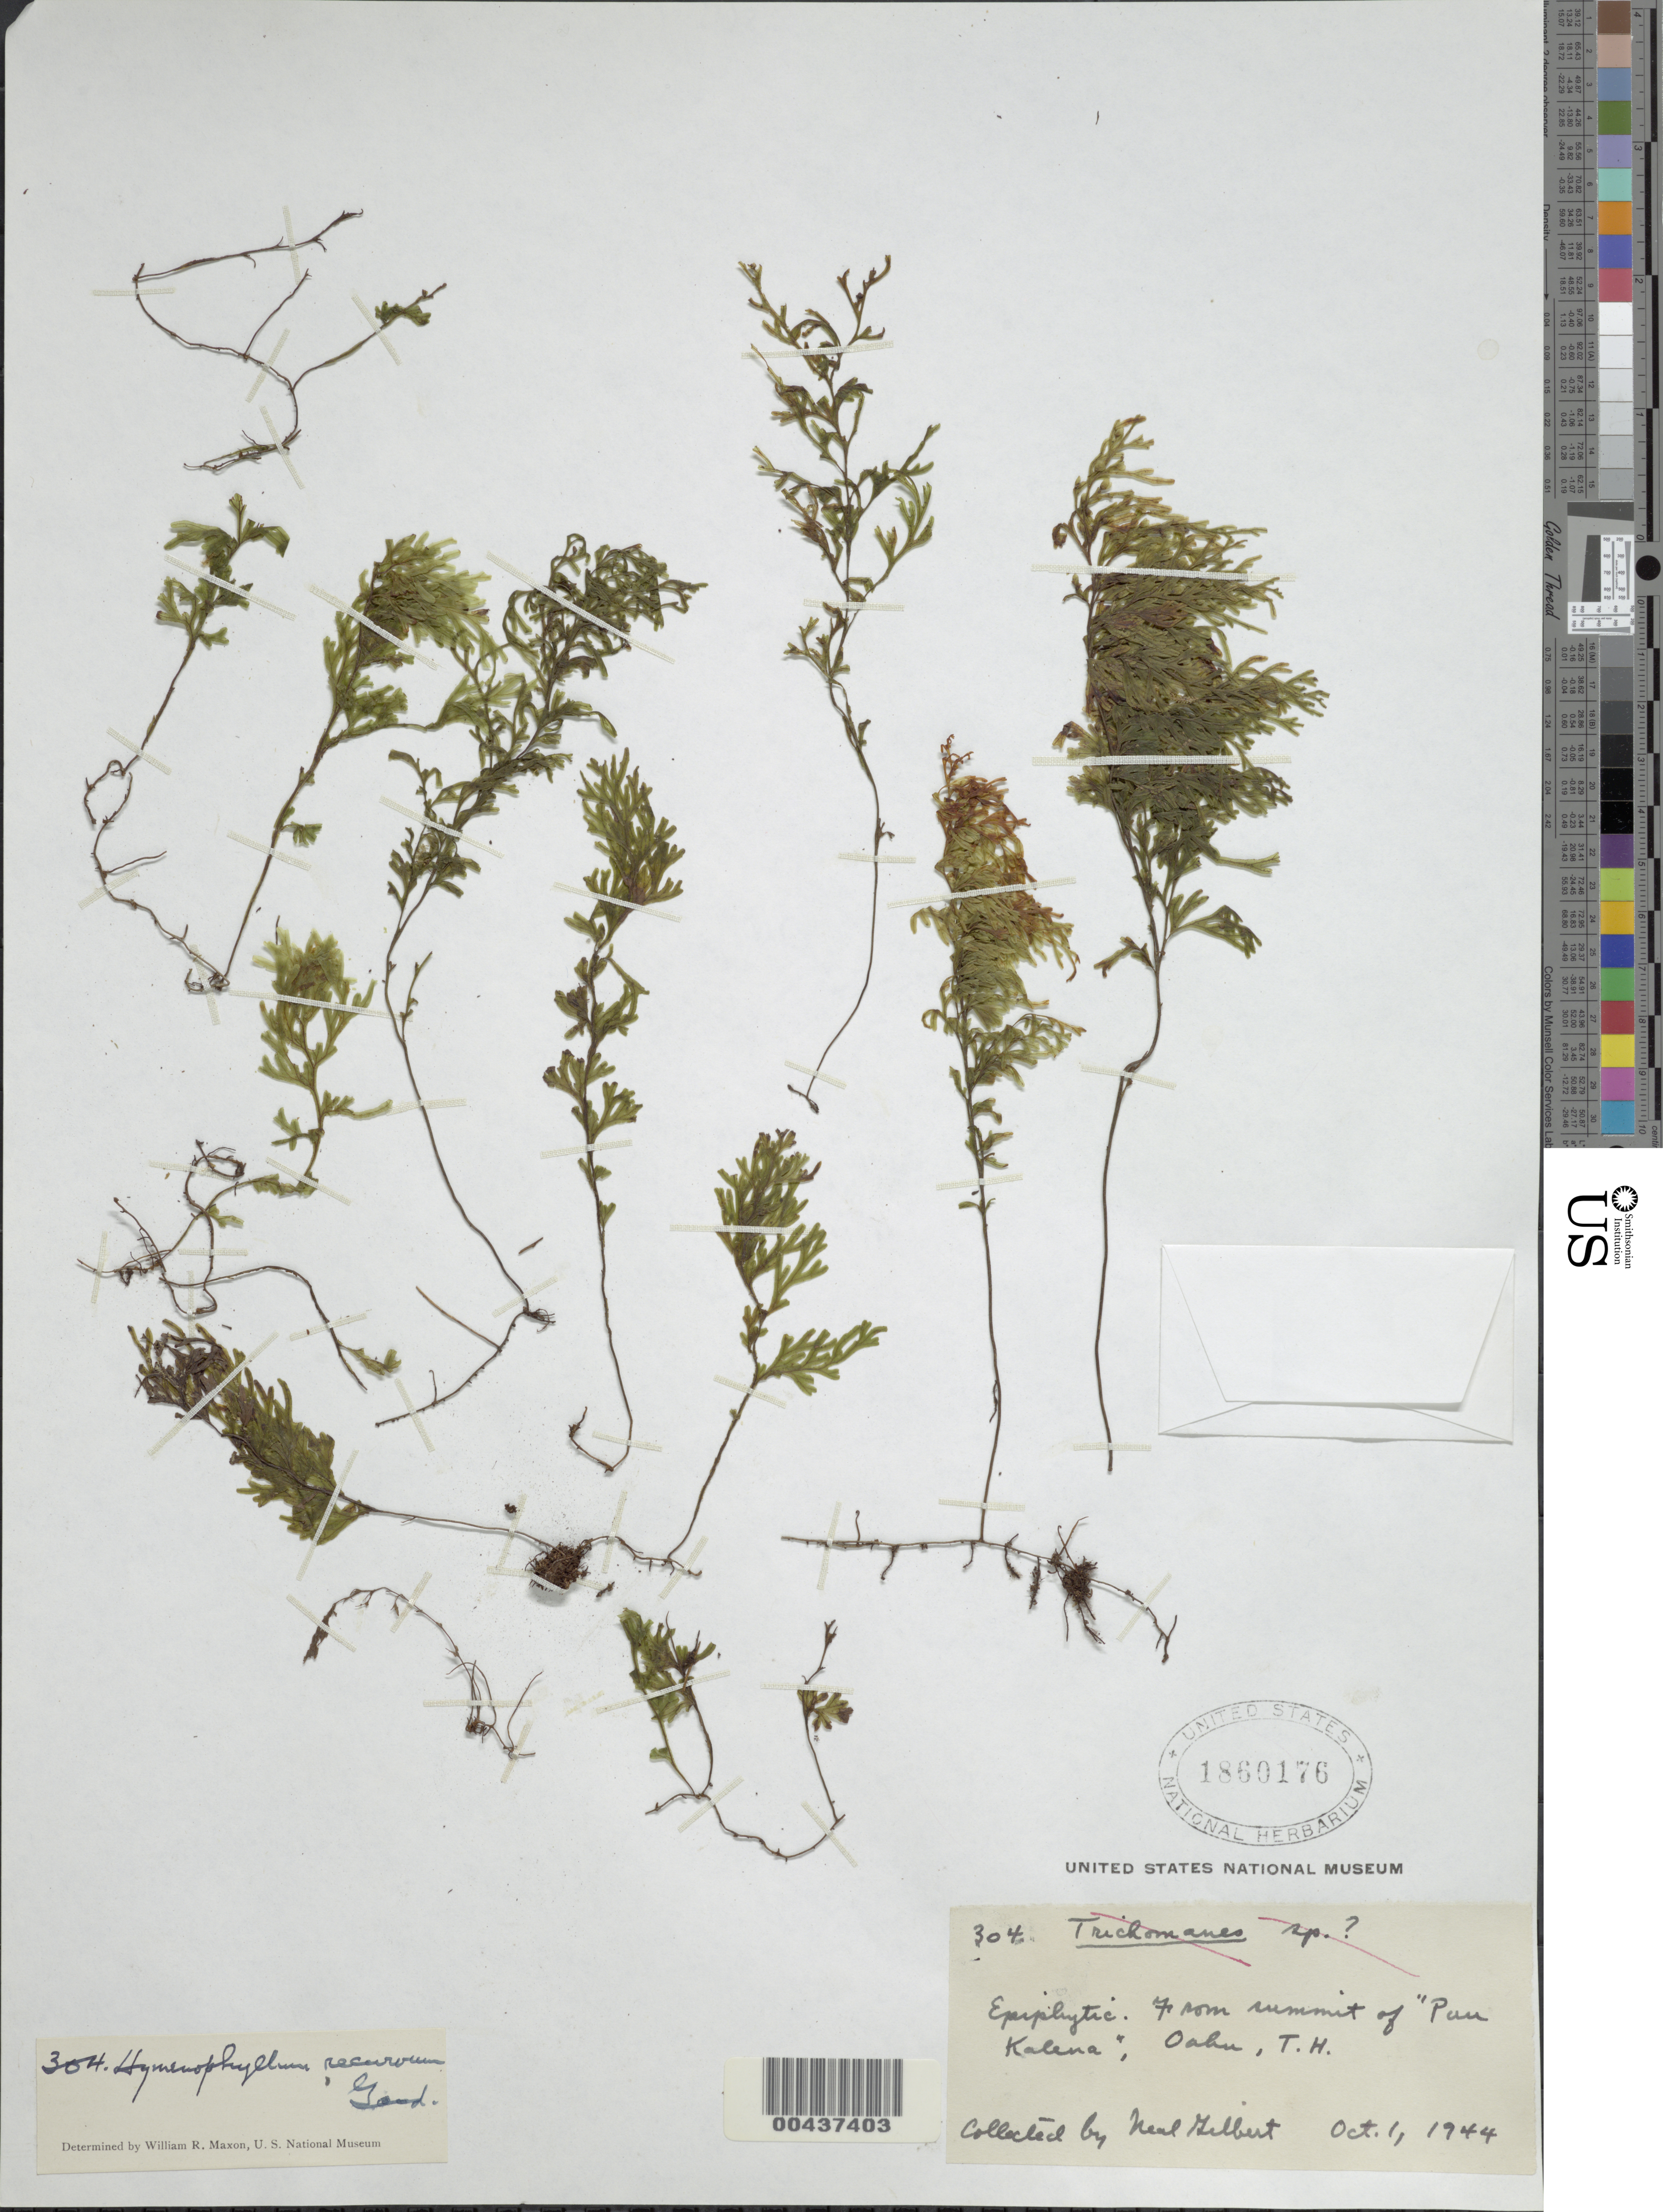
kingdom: Plantae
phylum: Tracheophyta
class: Polypodiopsida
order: Hymenophyllales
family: Hymenophyllaceae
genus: Hymenophyllum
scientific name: Hymenophyllum recurvum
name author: Gaudich.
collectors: N. Gilbert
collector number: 304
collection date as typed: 1 Oct 1944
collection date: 1944-10-01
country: United States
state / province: Hawaii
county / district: Honolulu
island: Oahu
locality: Puu Kalena, Oahu, T.H.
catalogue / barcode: US 1860176